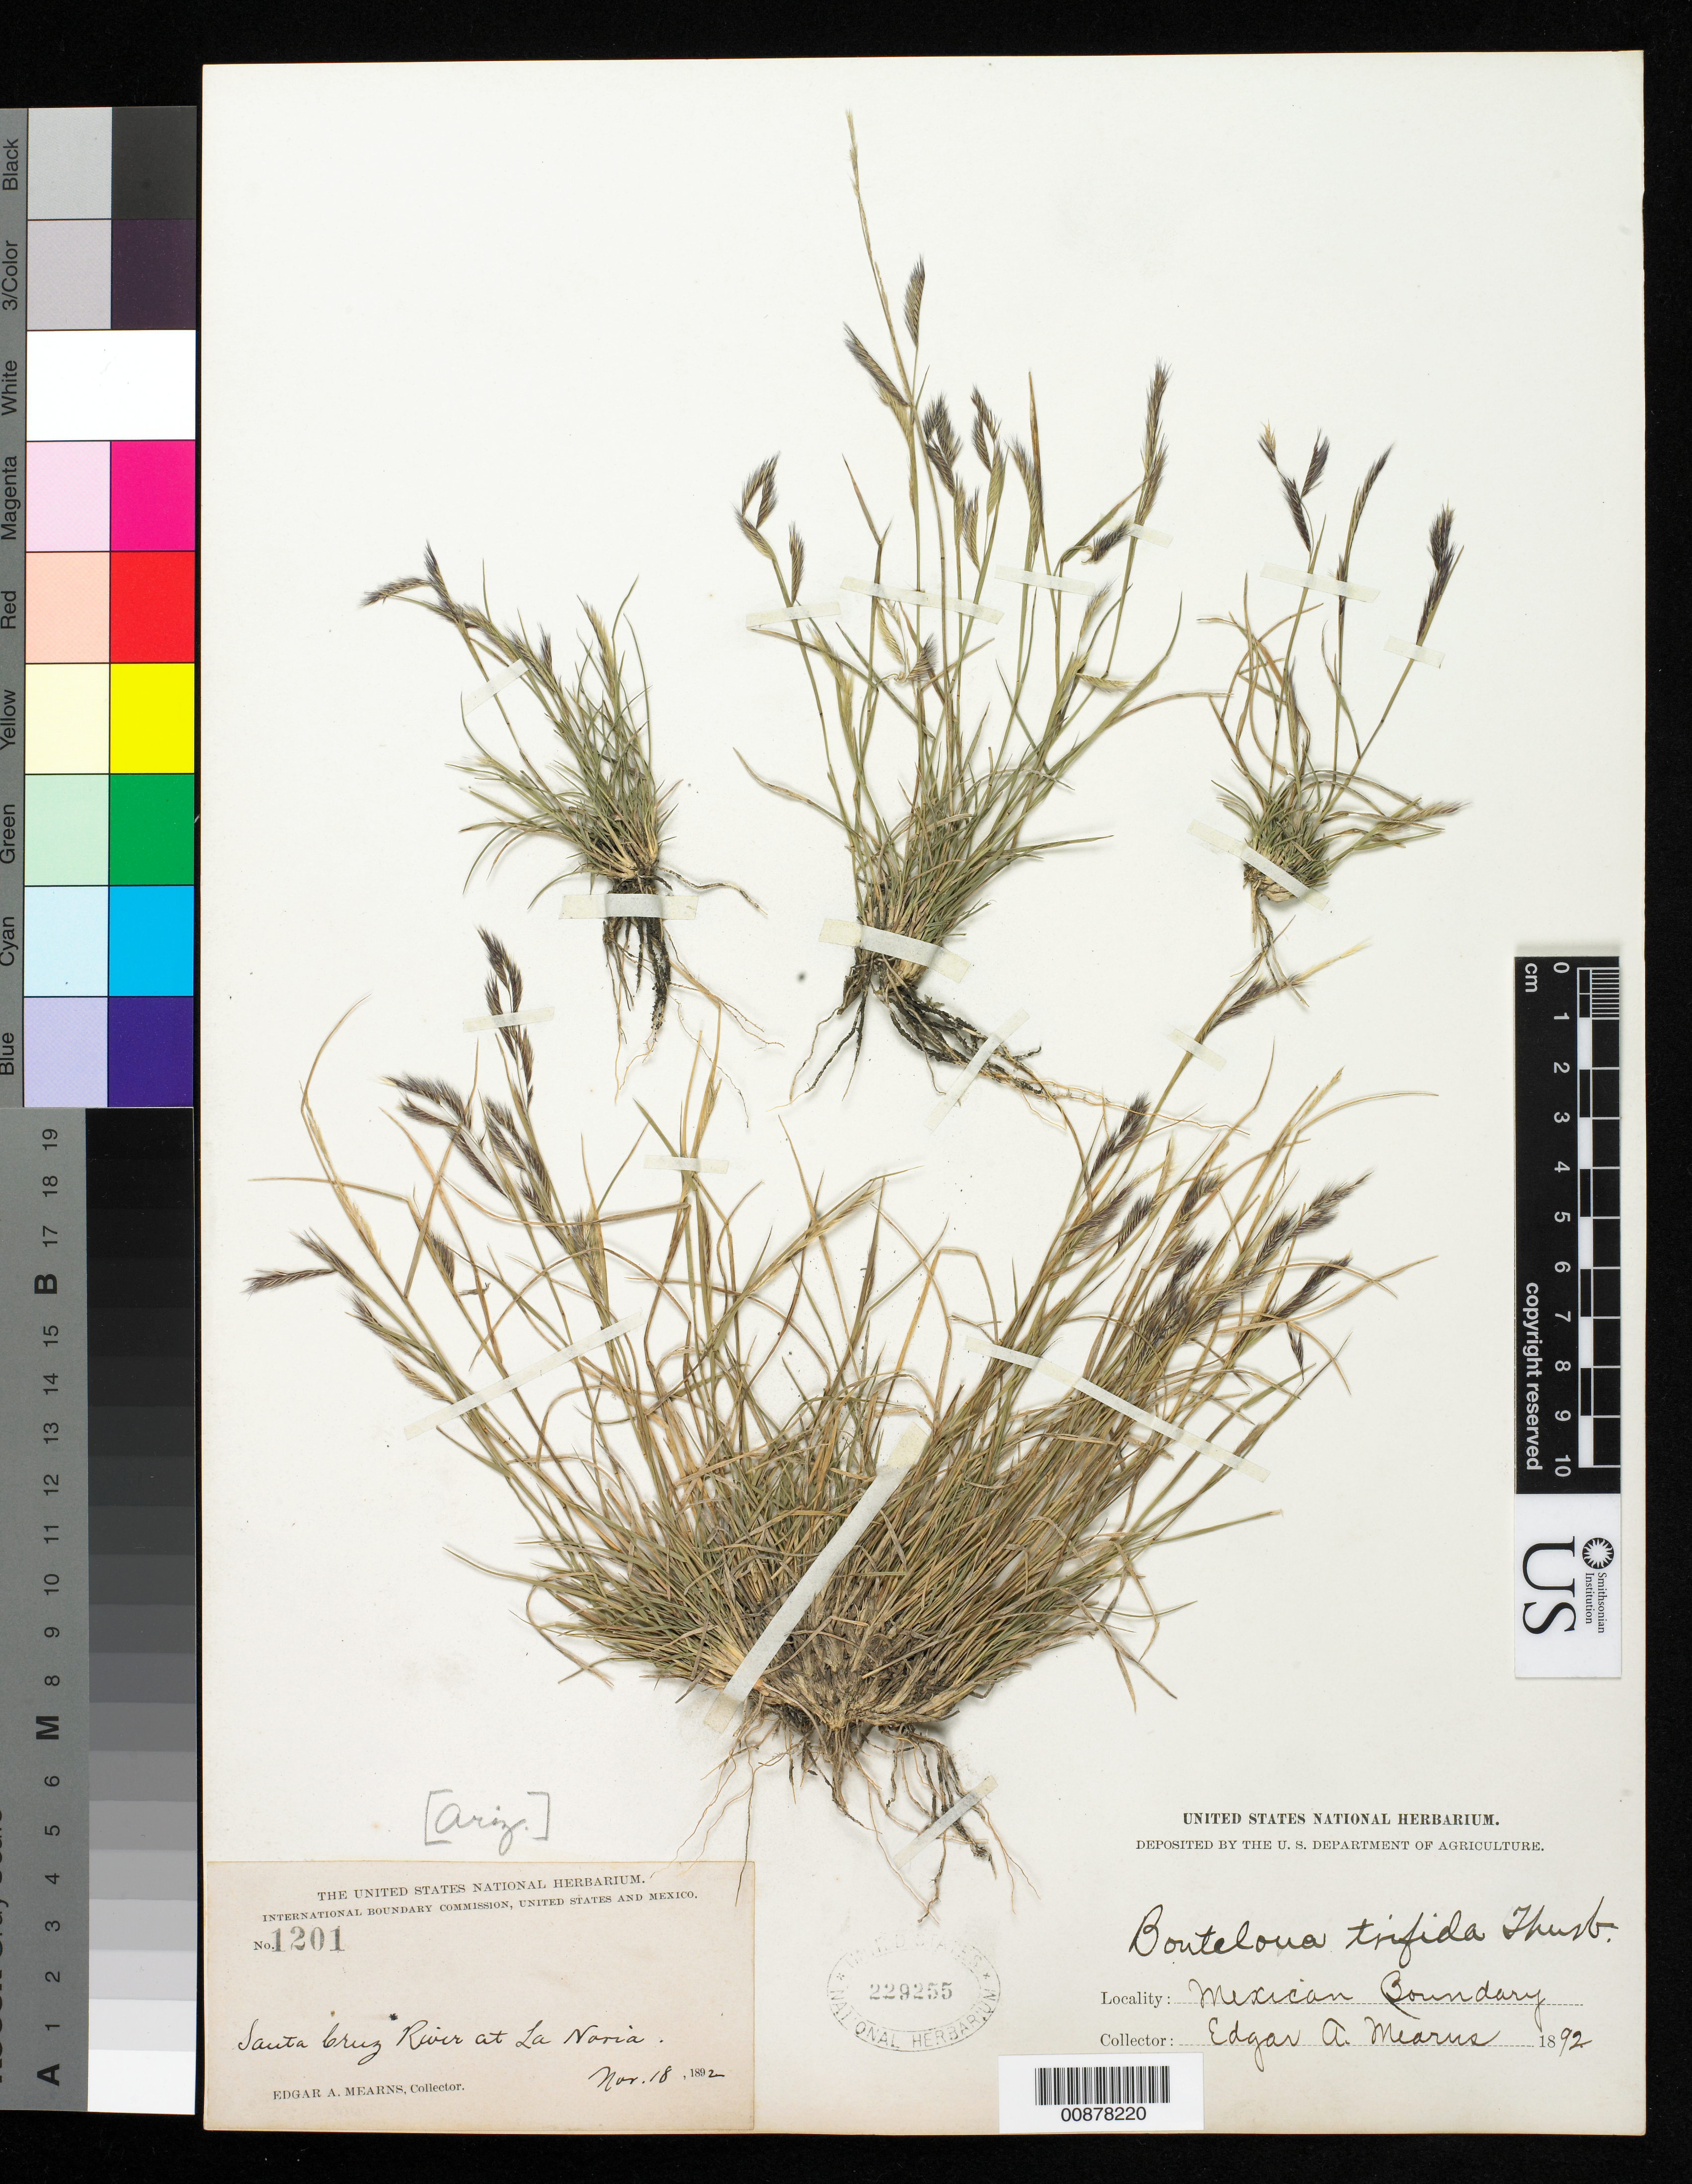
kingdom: Plantae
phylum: Tracheophyta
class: Liliopsida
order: Poales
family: Poaceae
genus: Bouteloua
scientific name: Bouteloua trifida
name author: Thurb.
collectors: E. A. Mearns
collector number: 1201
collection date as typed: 18 Nov 1892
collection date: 1892-11-18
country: United States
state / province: Arizona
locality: Santa Cruz River at La Noria.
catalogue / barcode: US 229255